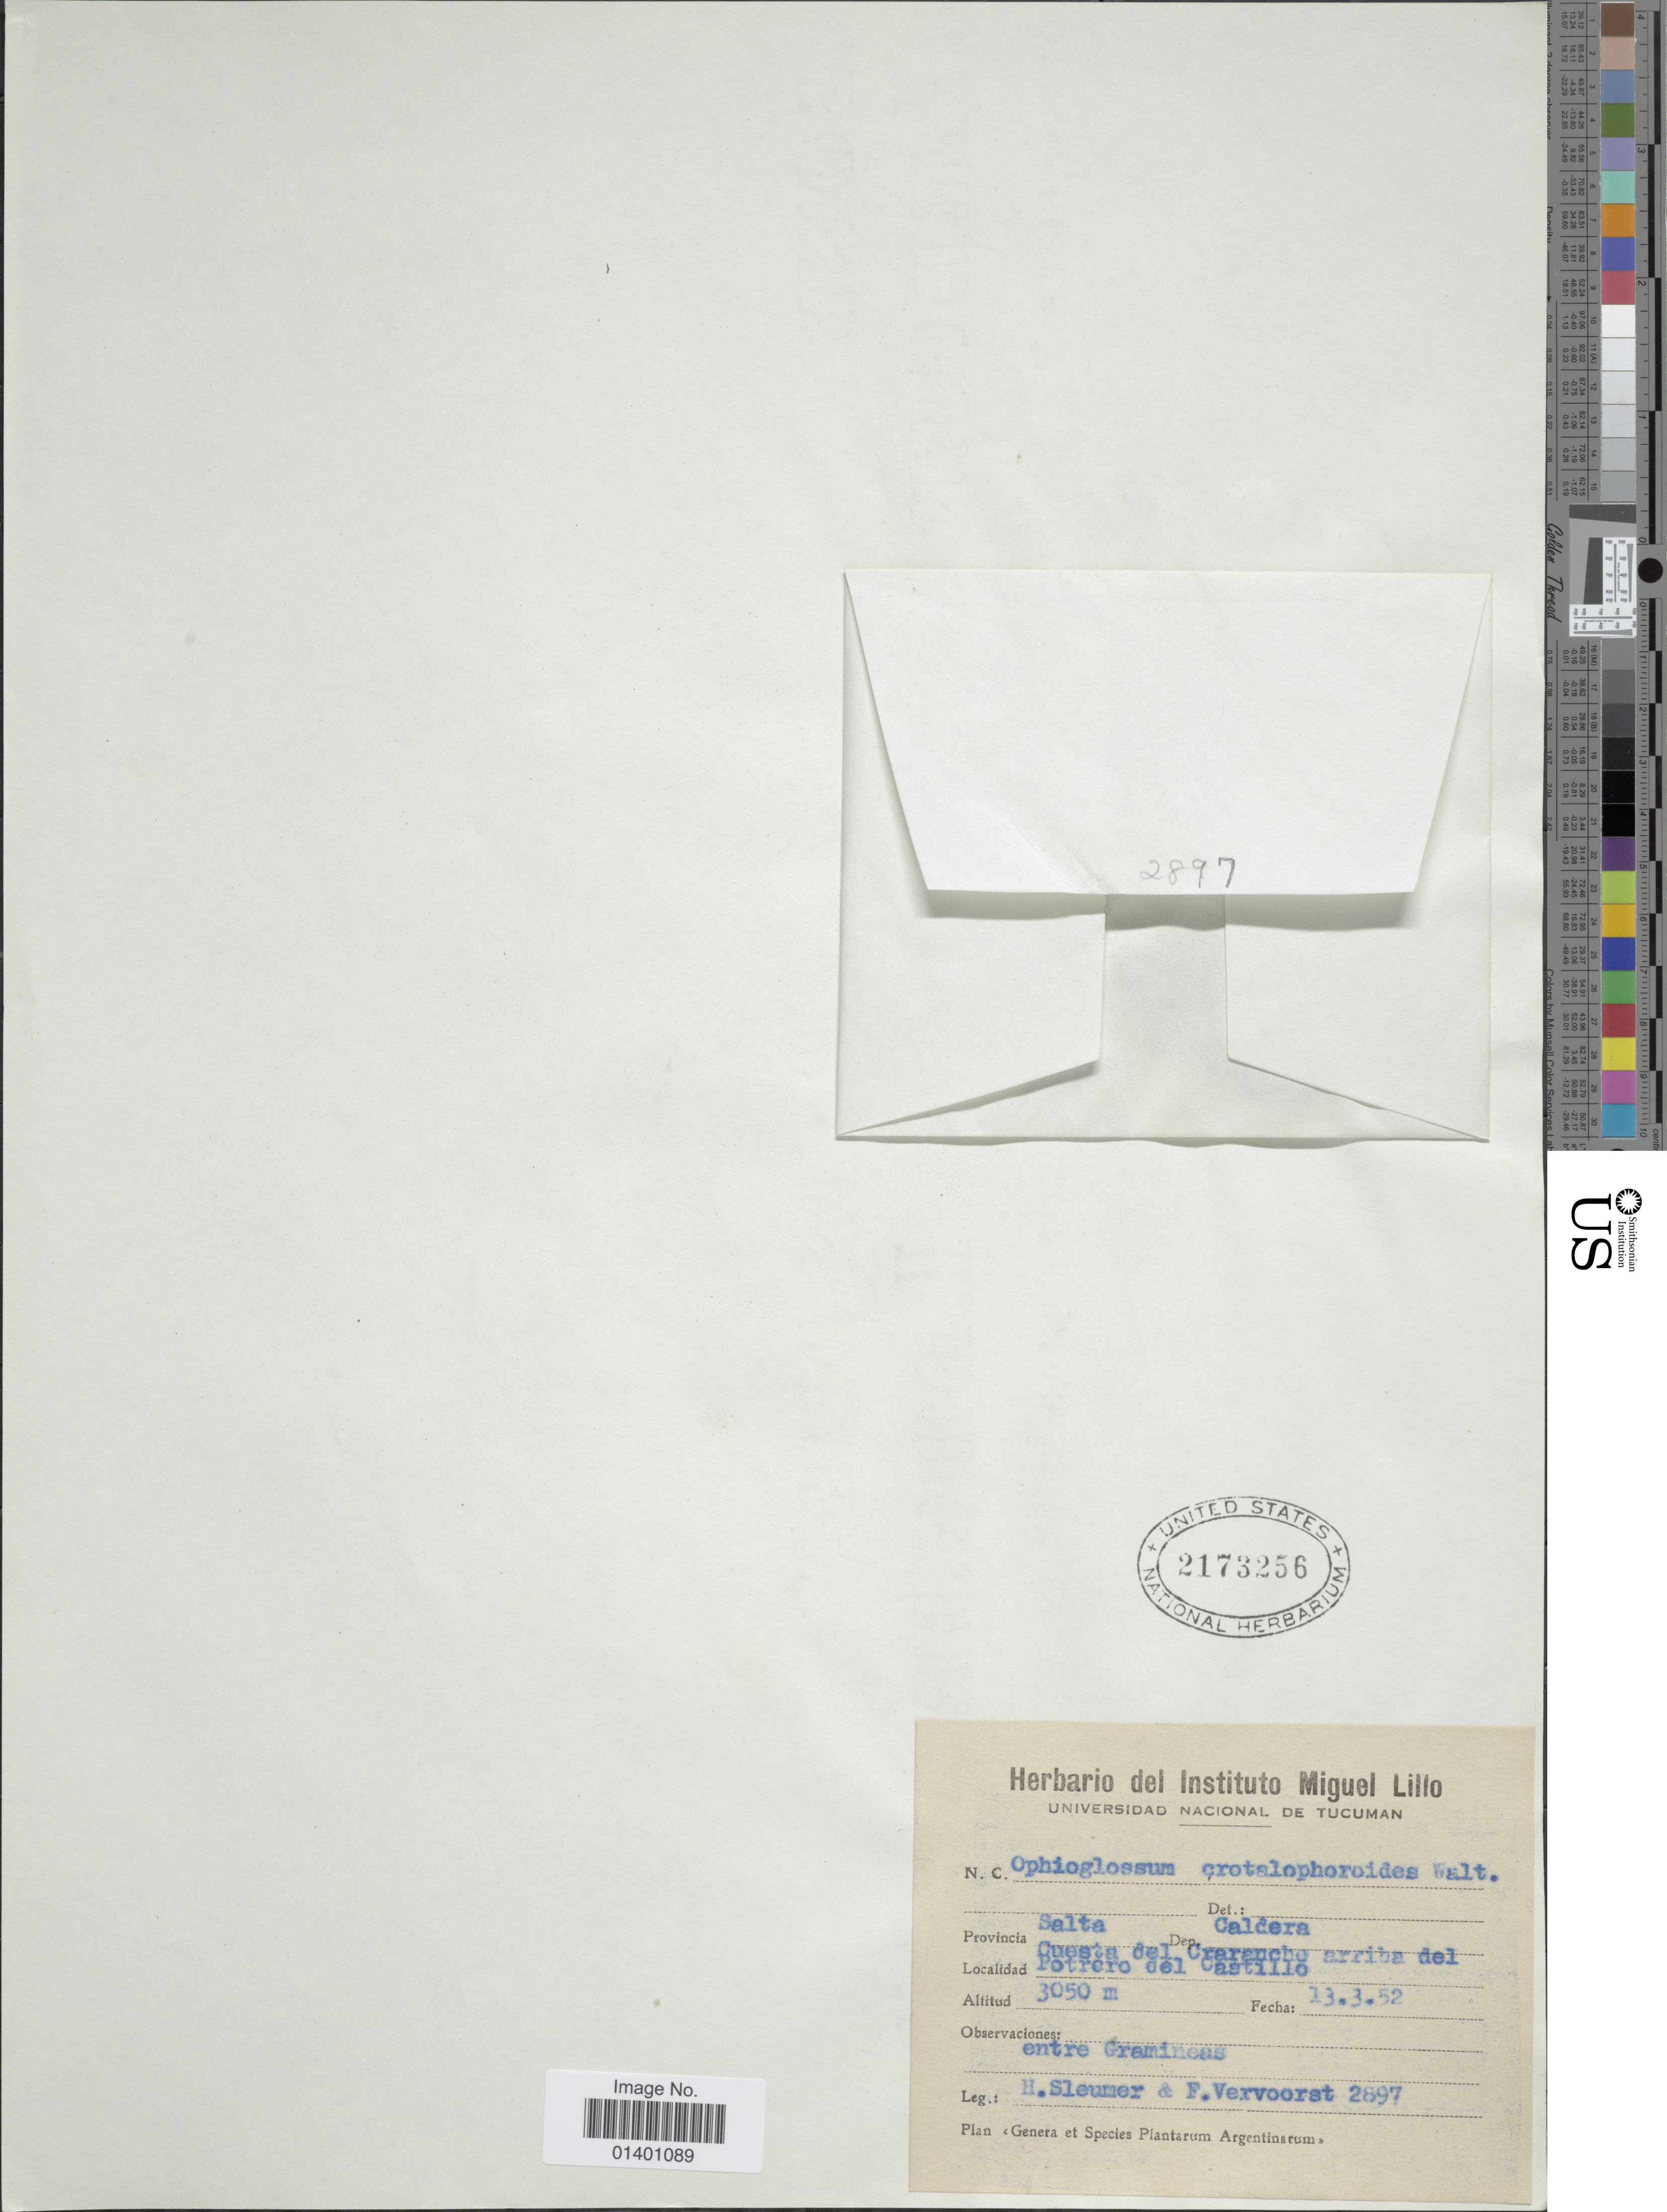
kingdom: Plantae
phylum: Tracheophyta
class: Polypodiopsida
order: Ophioglossales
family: Ophioglossaceae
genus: Ophioglossum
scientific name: Ophioglossum crotalophoroides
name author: Walter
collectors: H. O. Sleumer & F. Vervoorst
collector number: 2897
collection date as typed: Transcribed d/m/y: 13/3/52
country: Argentina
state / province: Salta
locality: Provincia Cuesta dl Crarancho arriba del Potrero del Castillo, Dep. Caldera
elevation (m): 3050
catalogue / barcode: US 2173256